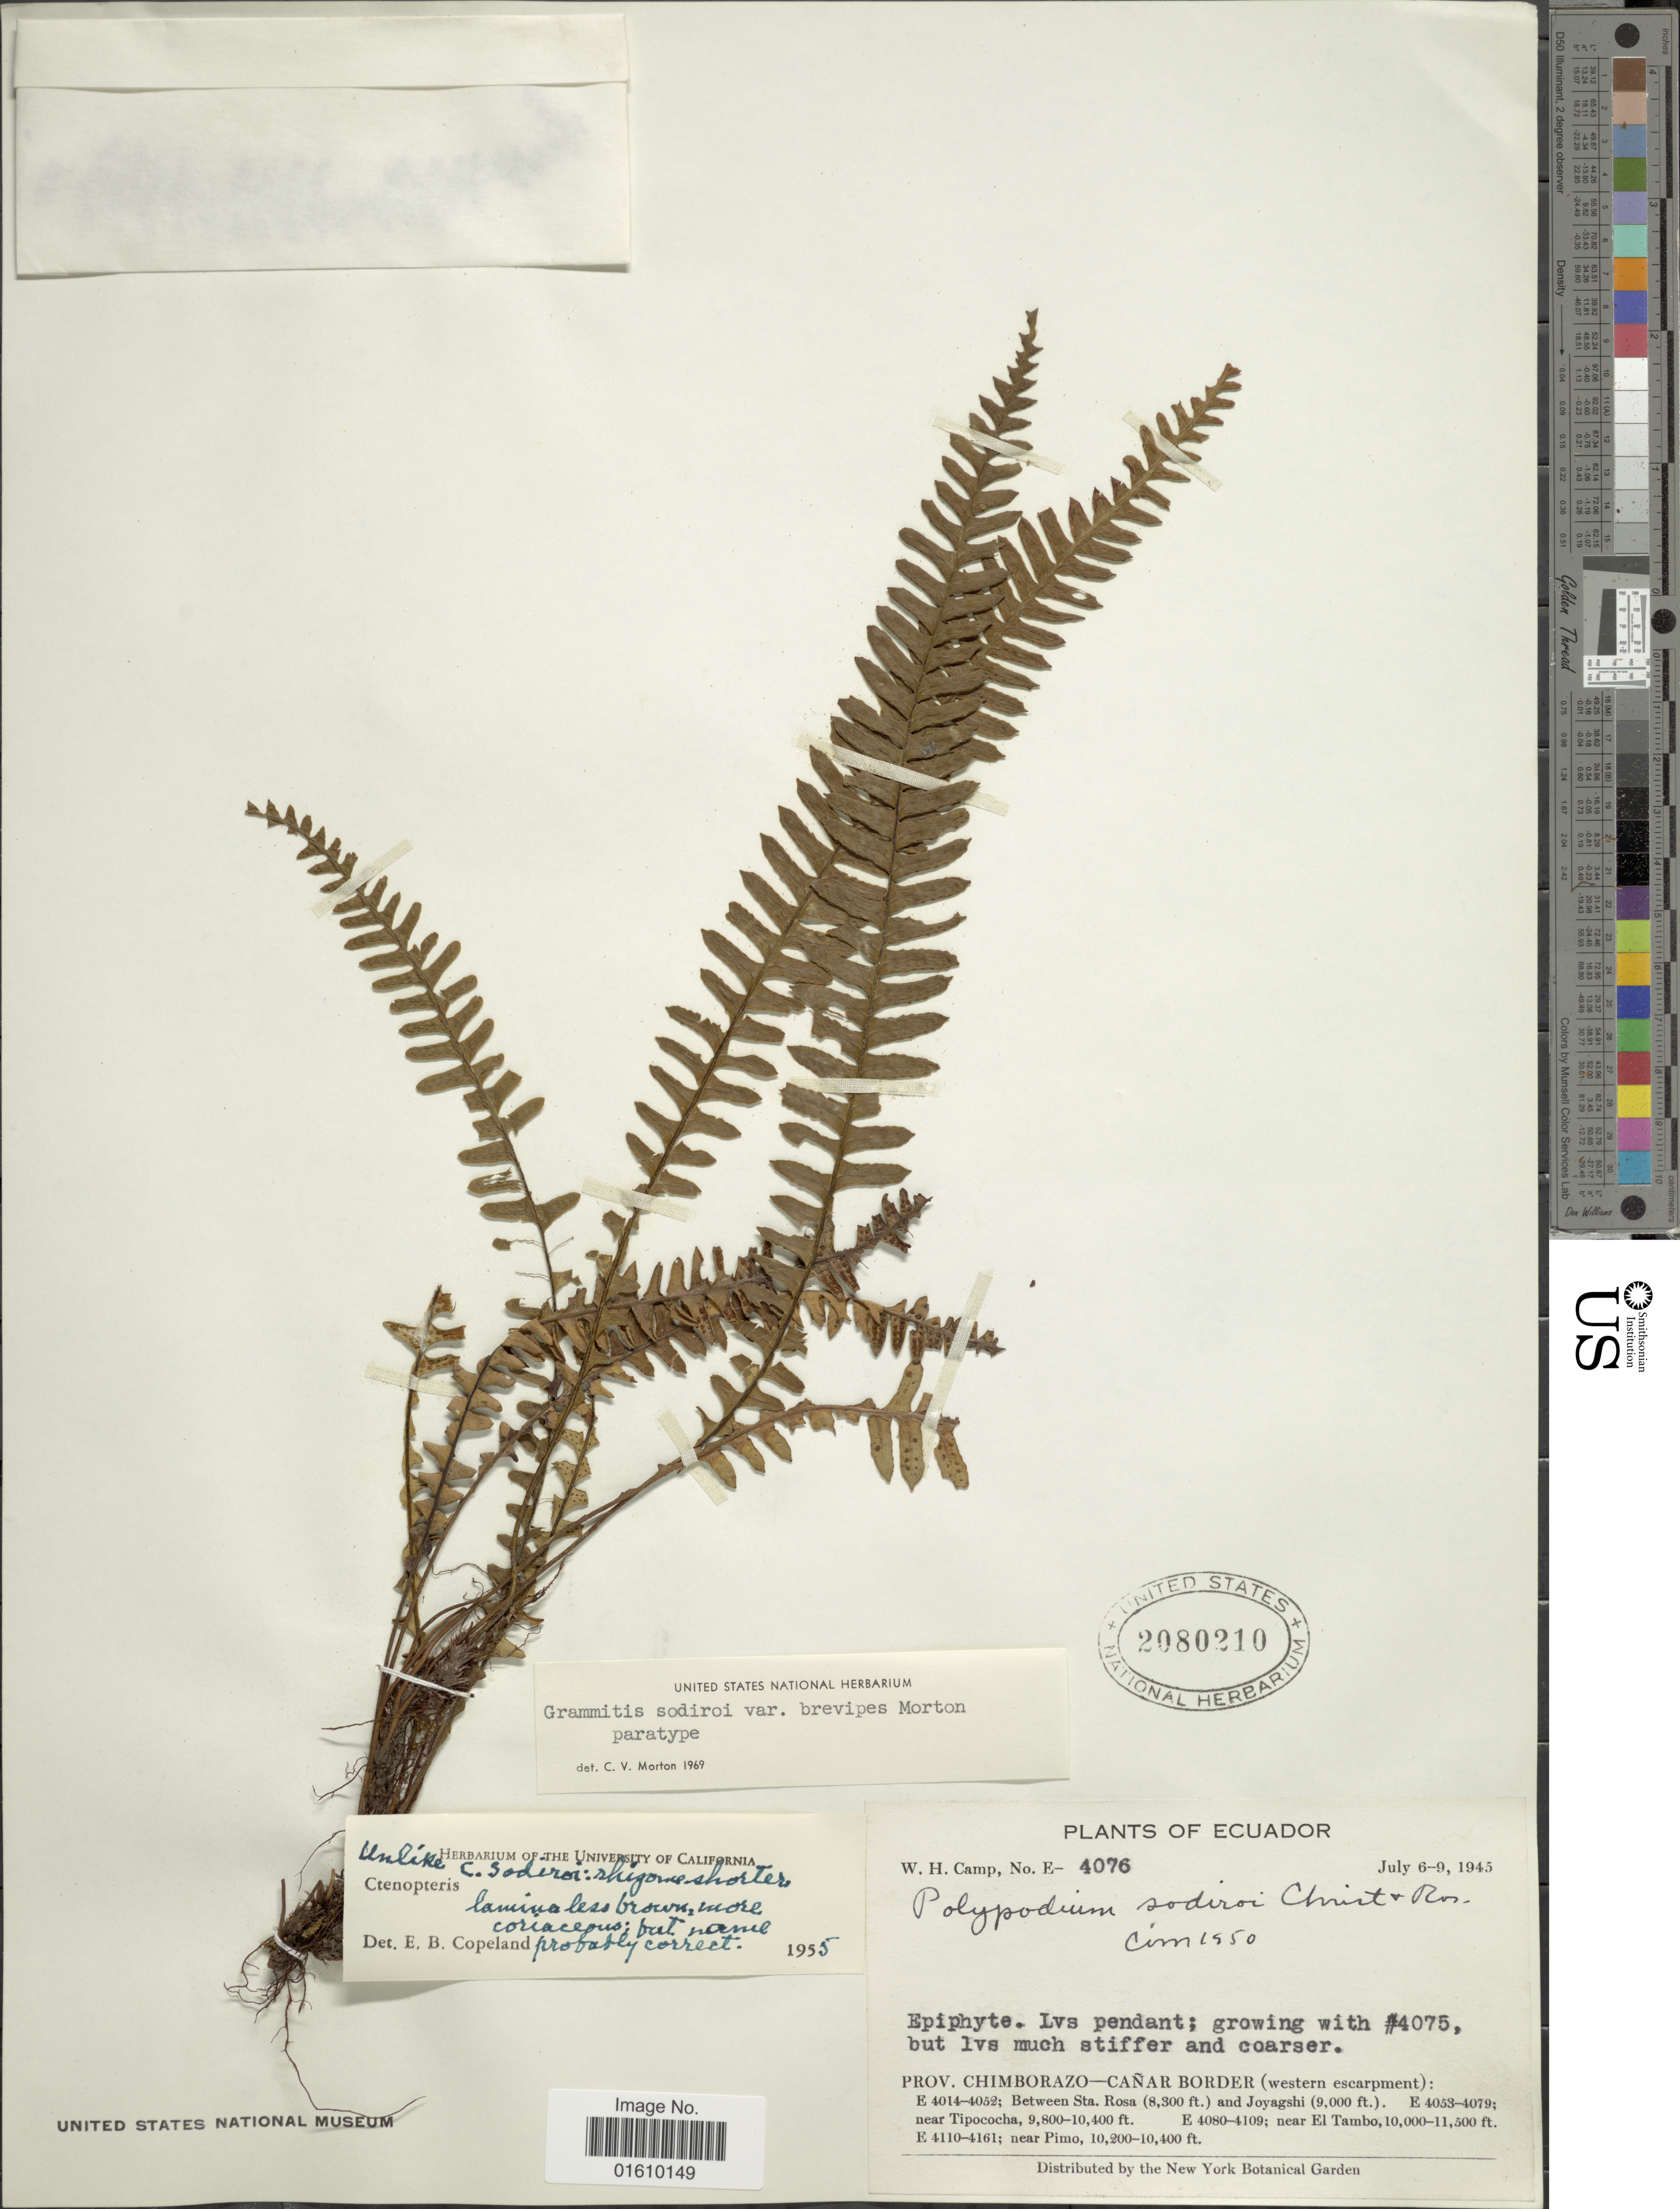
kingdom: Plantae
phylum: Tracheophyta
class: Polypodiopsida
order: Polypodiales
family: Polypodiaceae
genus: Melpomene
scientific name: Melpomene sodiroi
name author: (Christ & Rosenst.) A.R. Sm. & R.C. Moran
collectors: W. H. Camp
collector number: E-4076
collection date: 1945-07-06/1945-07-09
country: Ecuador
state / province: Chimborazo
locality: Cañar Border (western escarpment): near Tipococha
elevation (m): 2987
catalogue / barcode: US 2080210